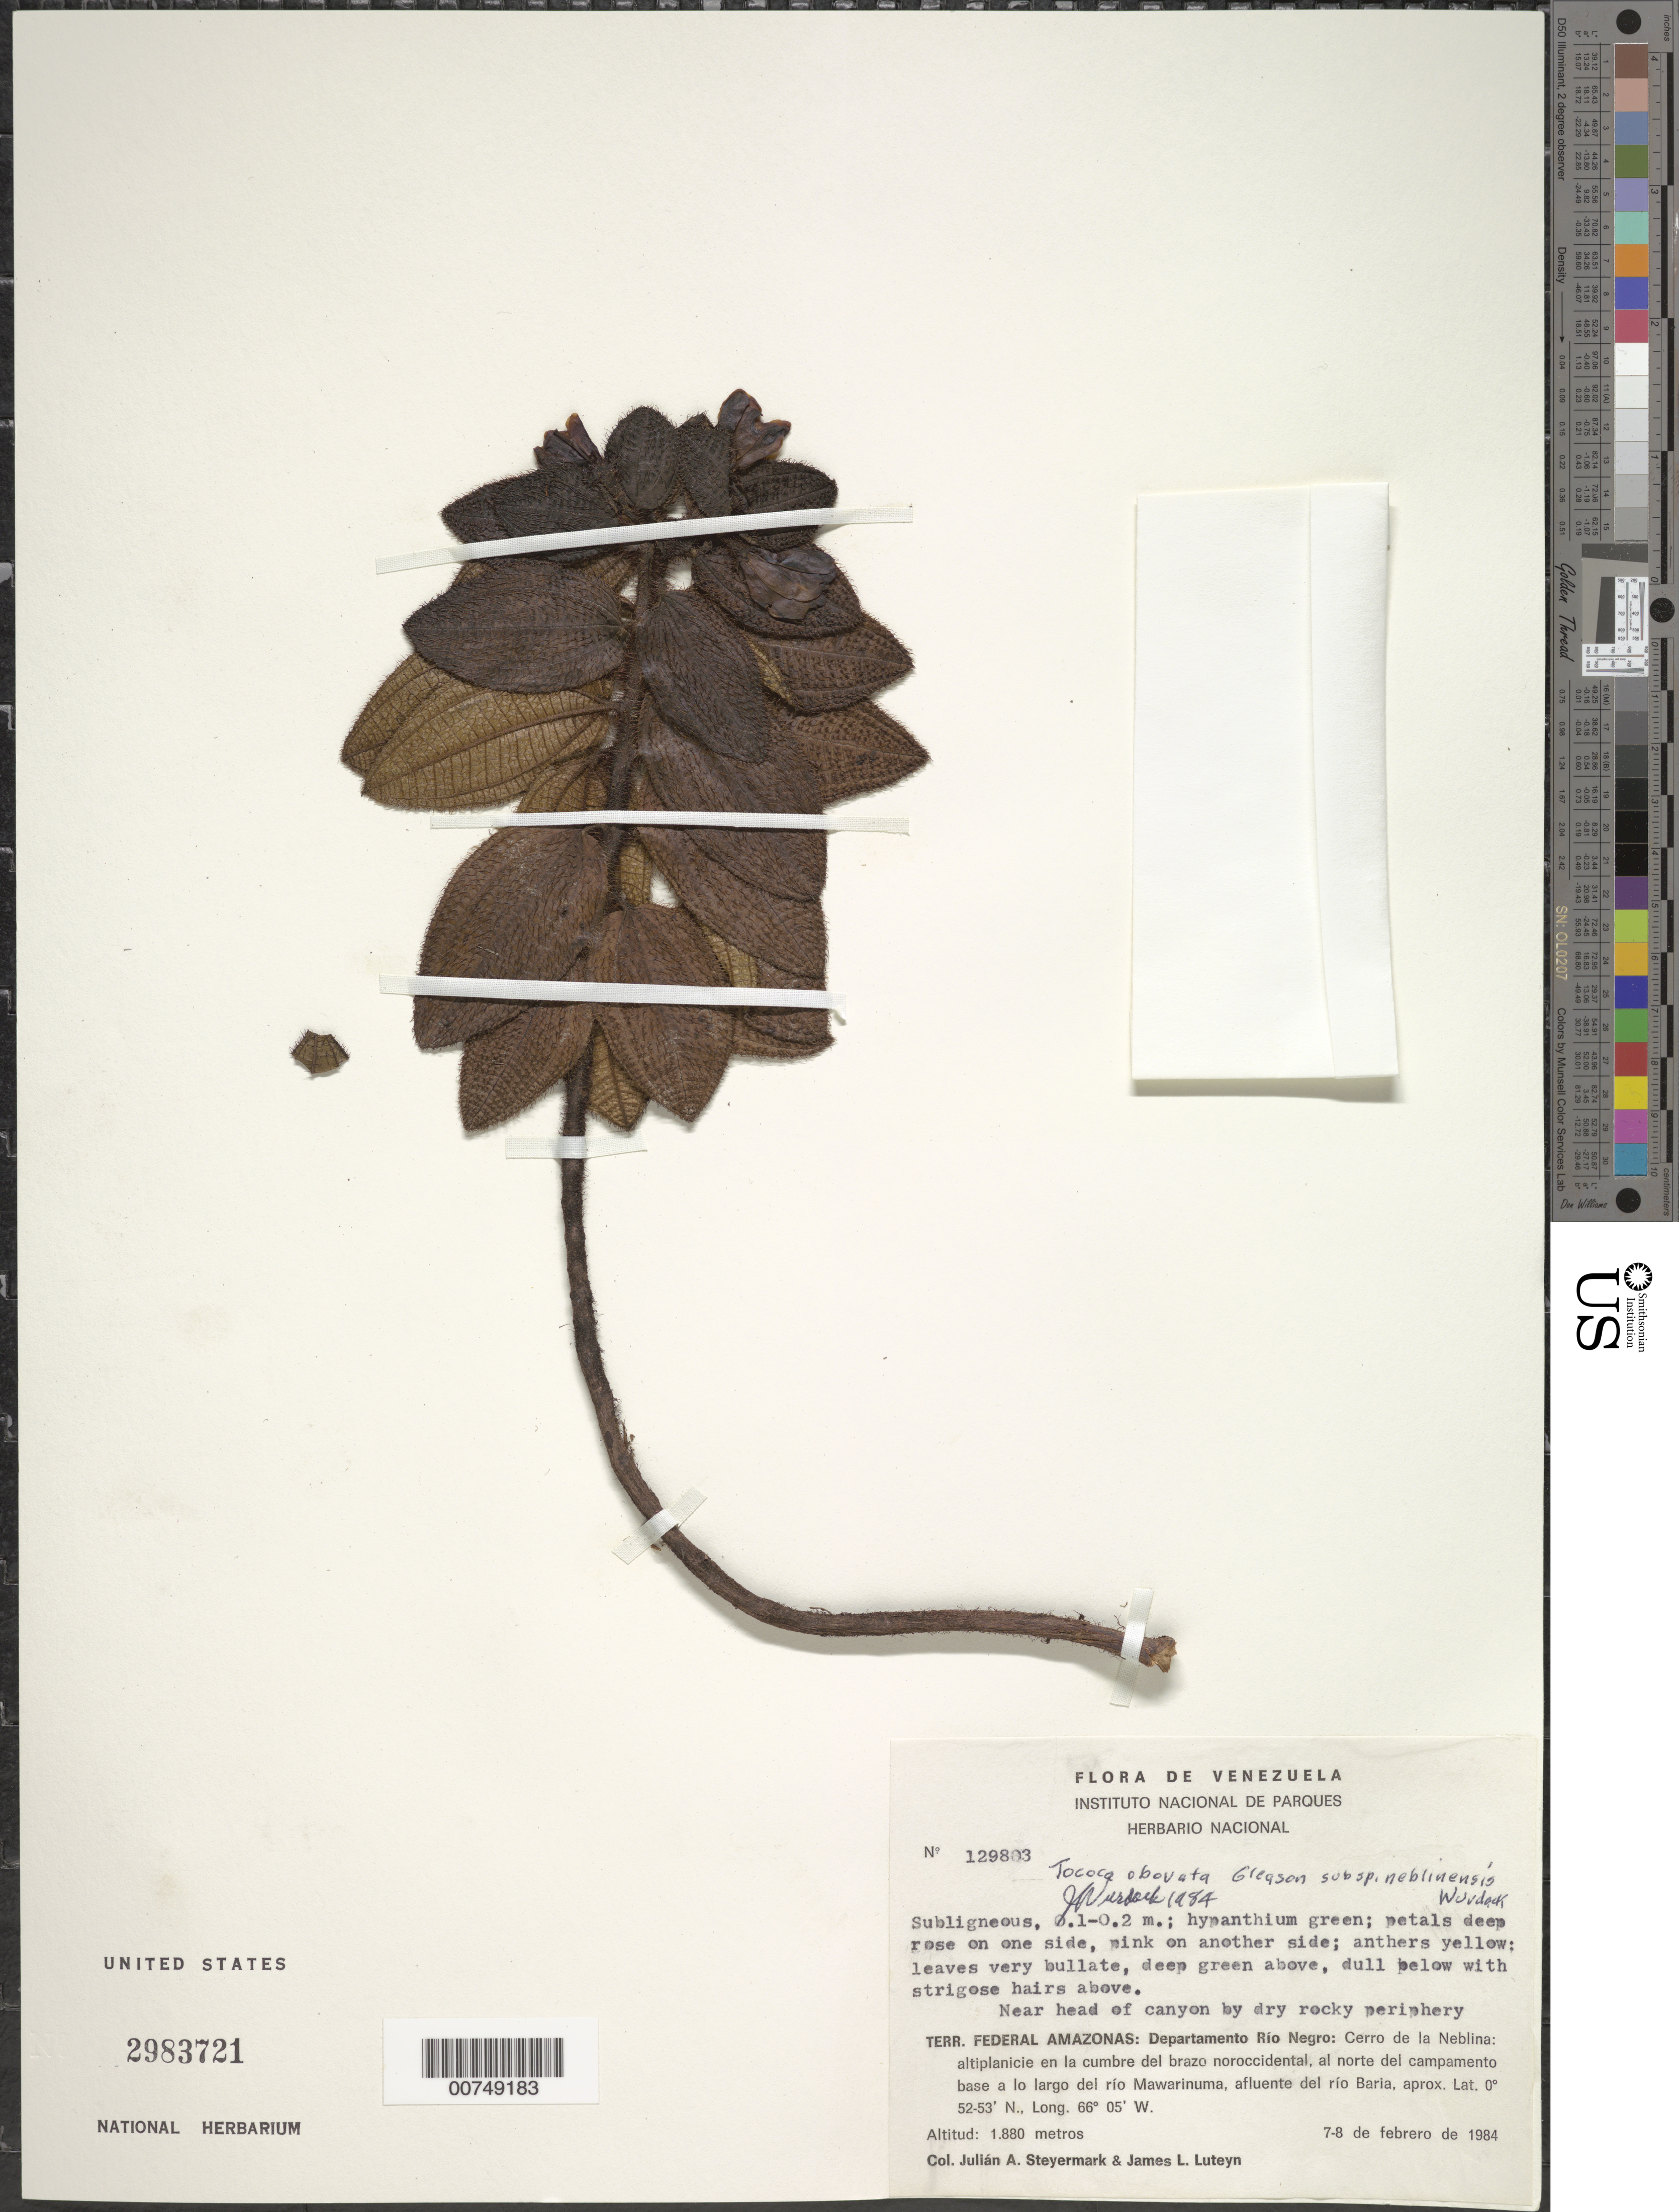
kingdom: Plantae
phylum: Tracheophyta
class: Magnoliopsida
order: Myrtales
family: Melastomataceae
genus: Tococa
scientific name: Tococa obovata subsp. neblinensis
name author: Wurdack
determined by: Wurdack, John J., (US), US (UNITED STATES)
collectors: J. Steyermark & J. L. Luteyn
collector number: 129803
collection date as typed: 7-Feb-84 to 8-Feb-84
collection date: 1984-02-07/1984-02-08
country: Venezuela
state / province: Amazonas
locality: Río Negro. Cerro de La Neblina, plateau in summit of NW branch, N base of camp along Río Mawarinuma, tributary of Río Baria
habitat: Altinplanicie en la cumbre del brazo noroccidental; near head of canyon by dry rocky periphery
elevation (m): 1880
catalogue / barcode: US 2983721